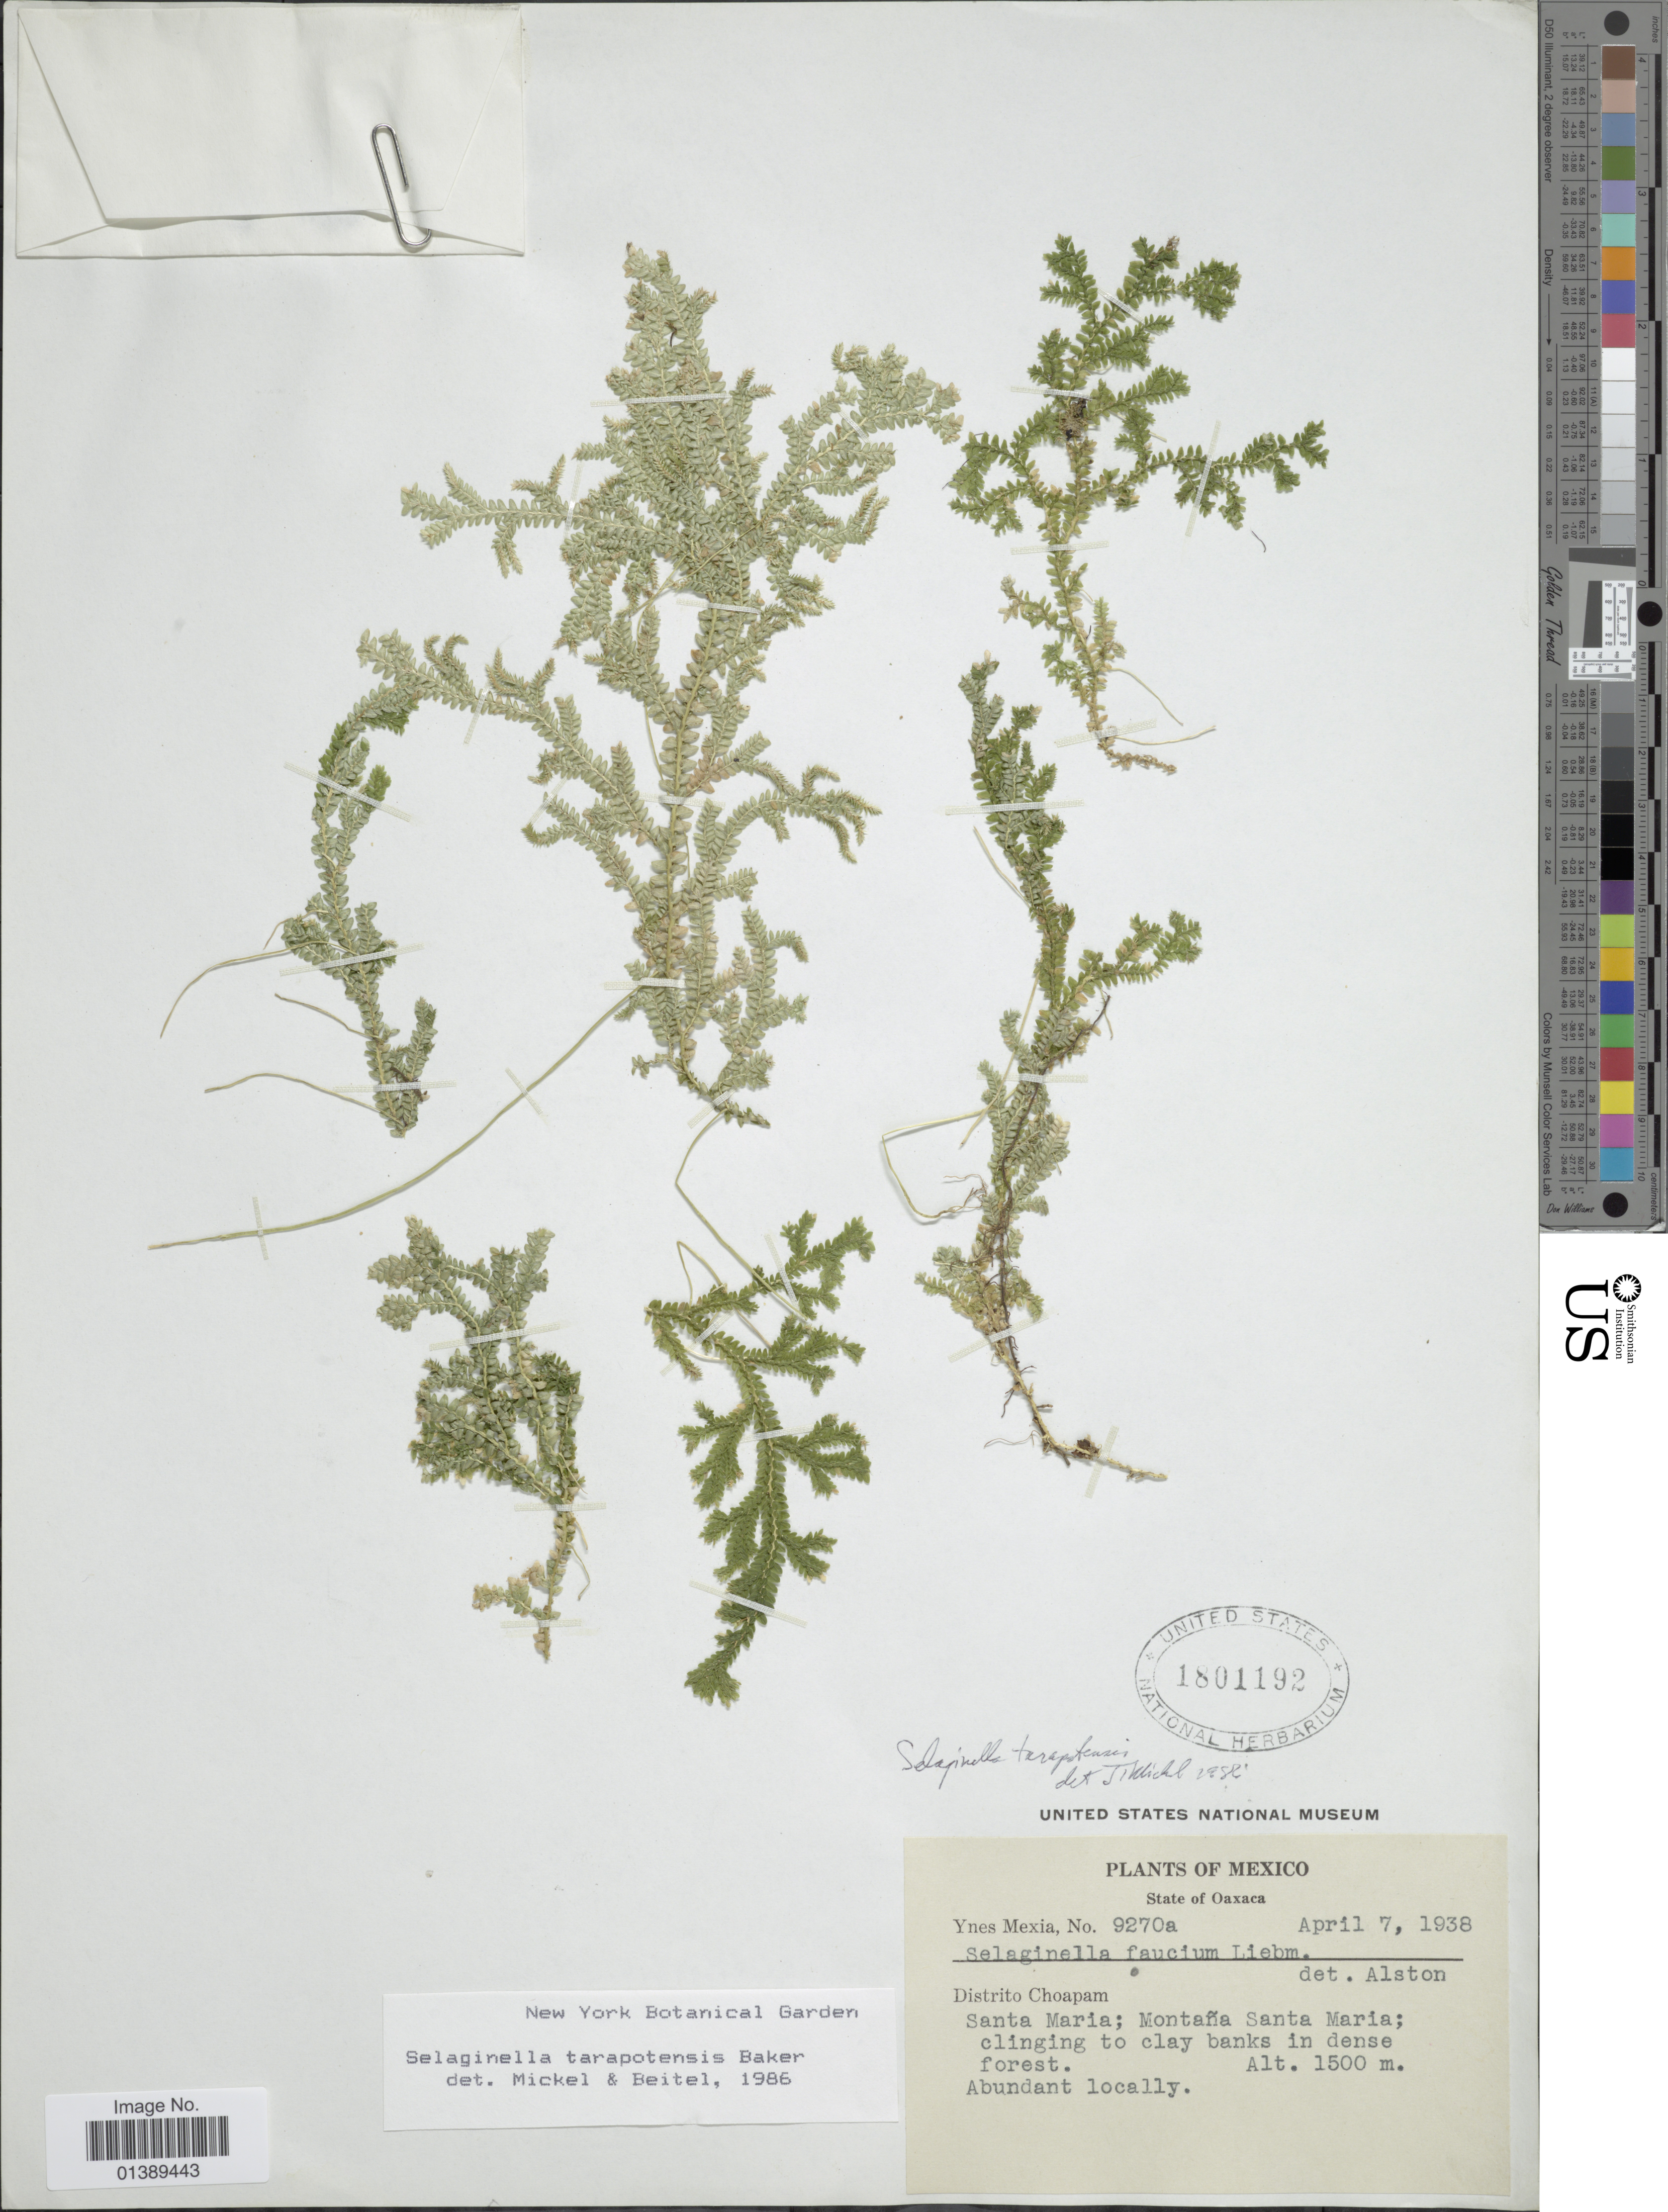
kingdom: Plantae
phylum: Tracheophyta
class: Lycopodiopsida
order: Selaginellales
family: Selaginellaceae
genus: Selaginella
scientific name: Selaginella tarapotensis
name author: Baker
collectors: Y. Mexia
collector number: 9270a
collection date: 1938-04-07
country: Mexico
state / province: Oaxaca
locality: Distrito Choapam,Santa Maria; Montaña Santa Maria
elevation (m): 1500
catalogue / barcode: US 1801192